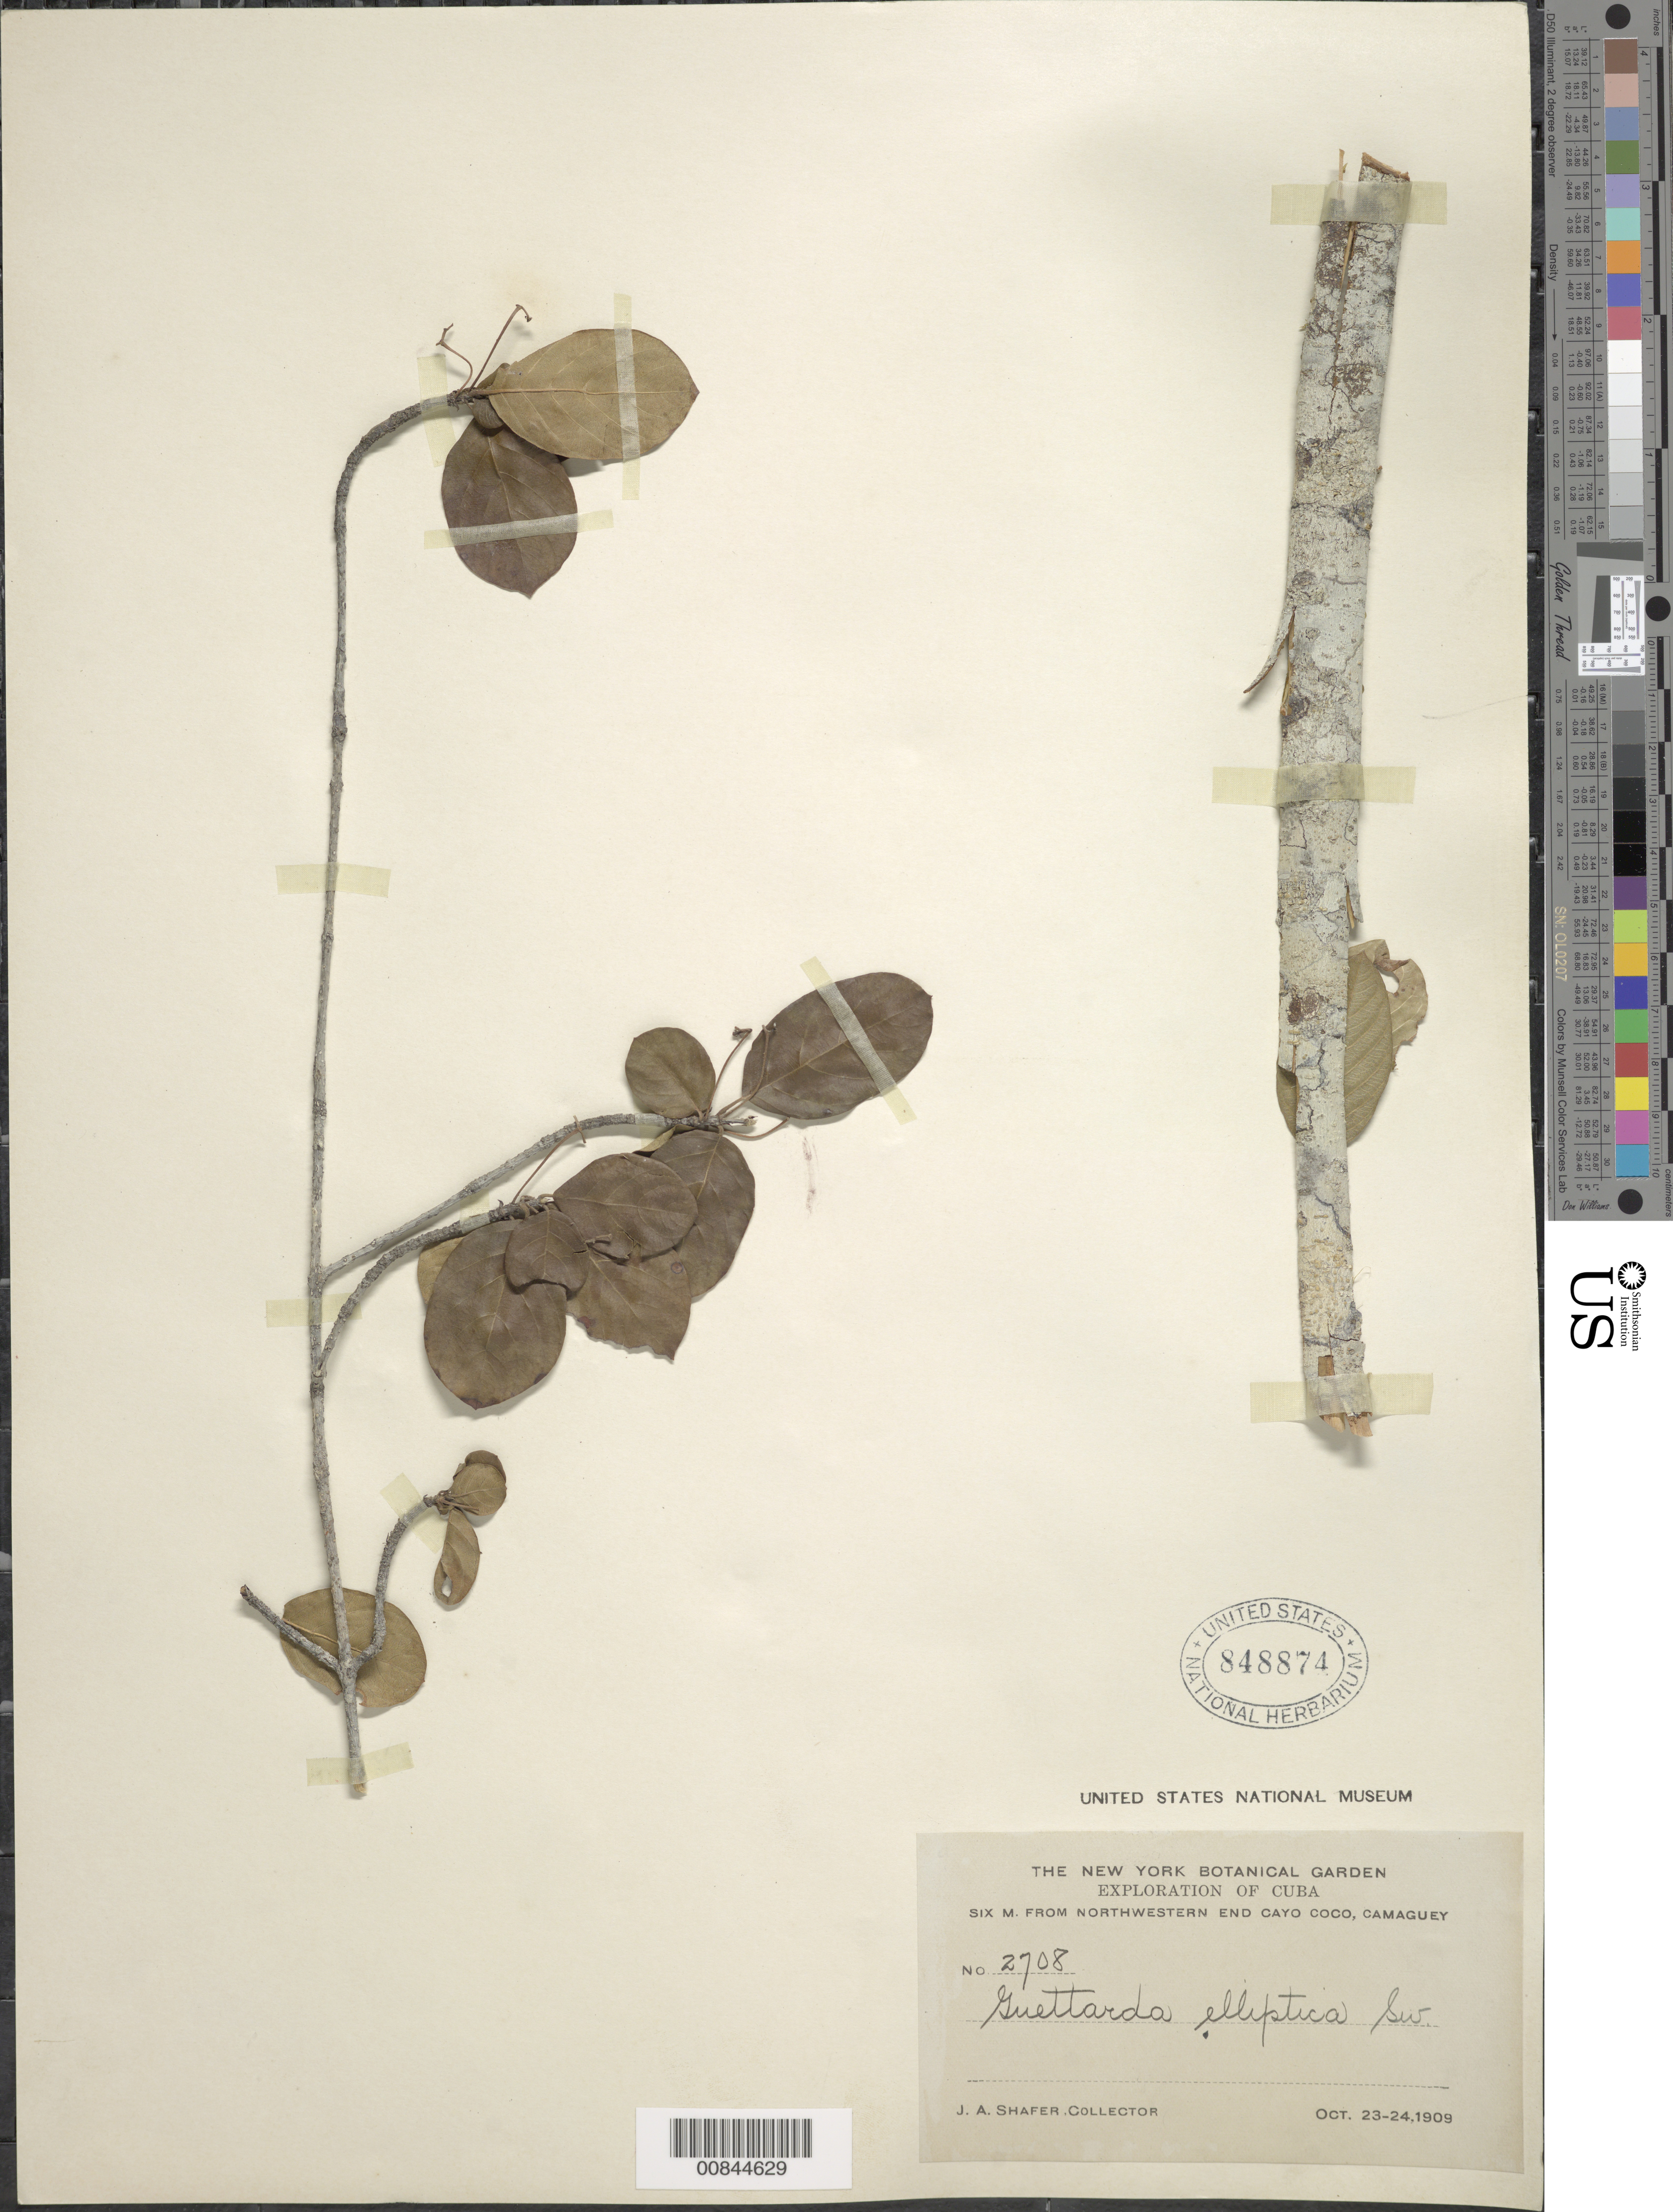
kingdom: Plantae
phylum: Tracheophyta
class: Magnoliopsida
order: Gentianales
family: Rubiaceae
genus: Guettarda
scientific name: Guettarda elliptica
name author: Sw.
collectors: J. A. Shafer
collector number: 2708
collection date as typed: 23 Oct 1909 to 24 Oct 1909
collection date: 1909-10-23/1909-10-24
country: Cuba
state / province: Camaguey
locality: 6 m from norhtwestern end Cayo Coco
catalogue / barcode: US 848874